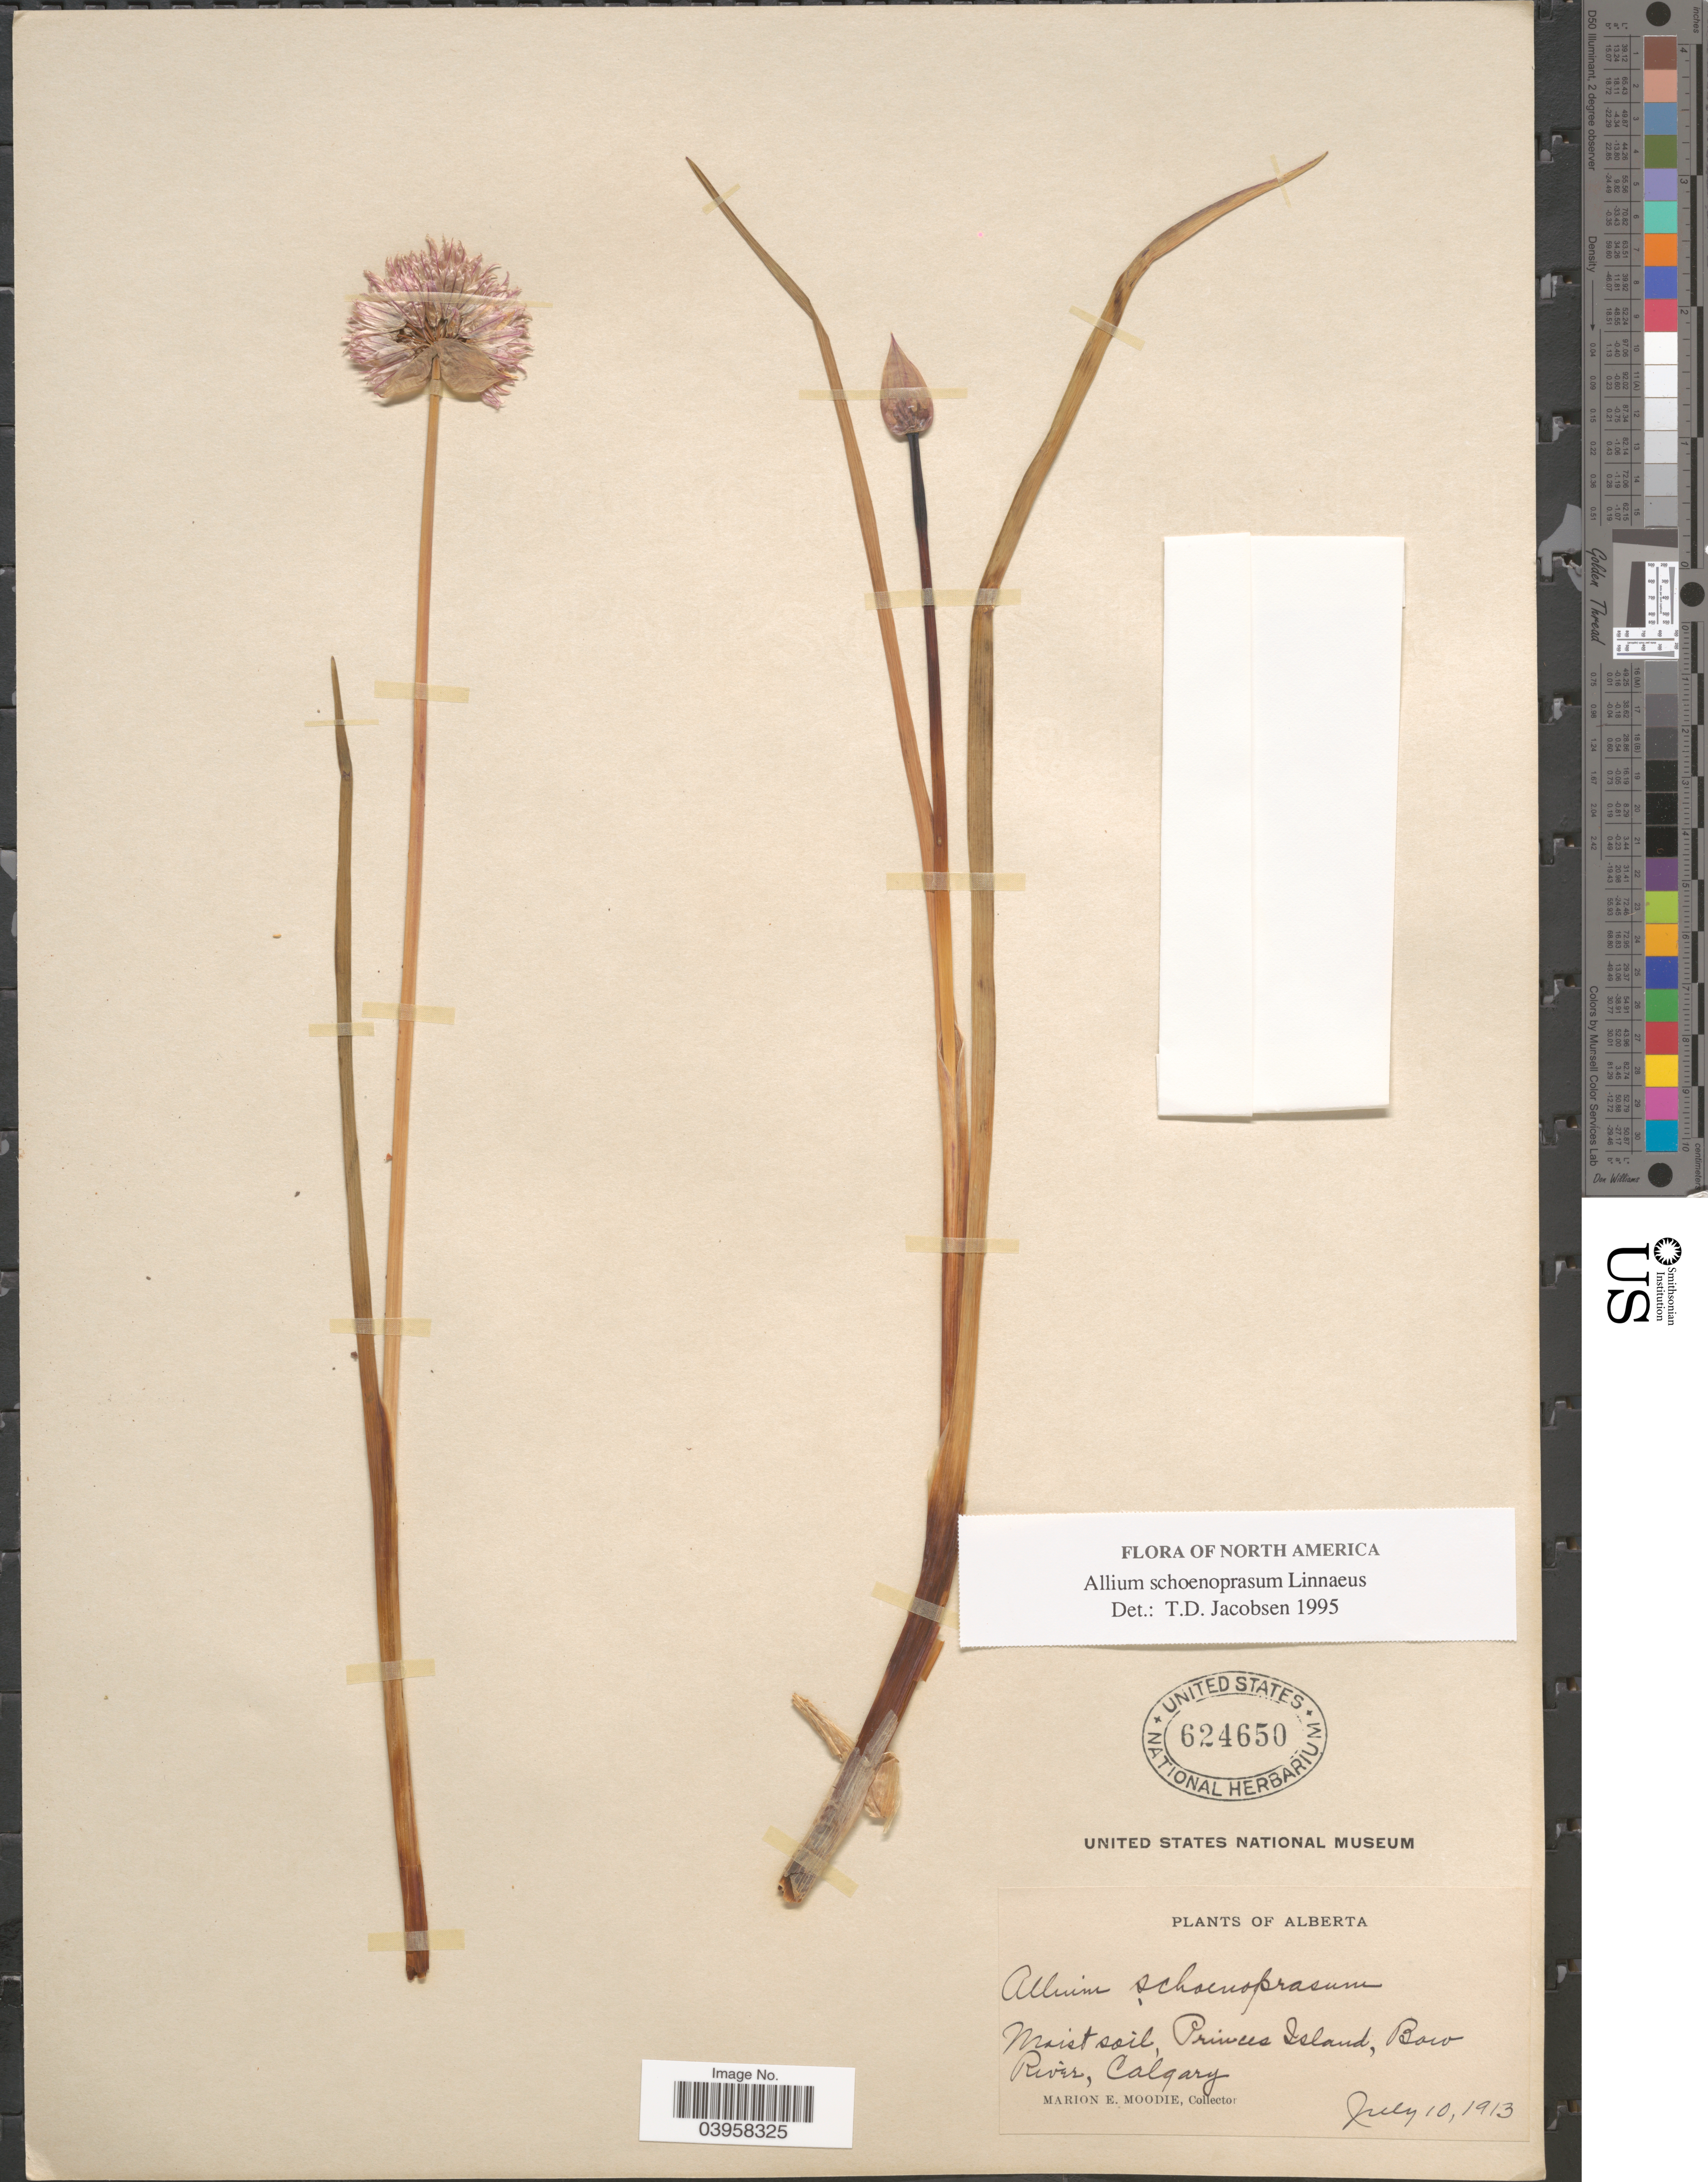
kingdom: Plantae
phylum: Tracheophyta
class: Liliopsida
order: Asparagales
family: Amaryllidaceae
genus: Allium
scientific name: Allium schoenoprasum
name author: L.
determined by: Jacobsen, Terry D.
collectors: M. E. Moodie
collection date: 1913-07-10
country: Canada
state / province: Alberta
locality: Moist soil, Princes Island, Bow River, Calgary.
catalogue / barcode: US 624650